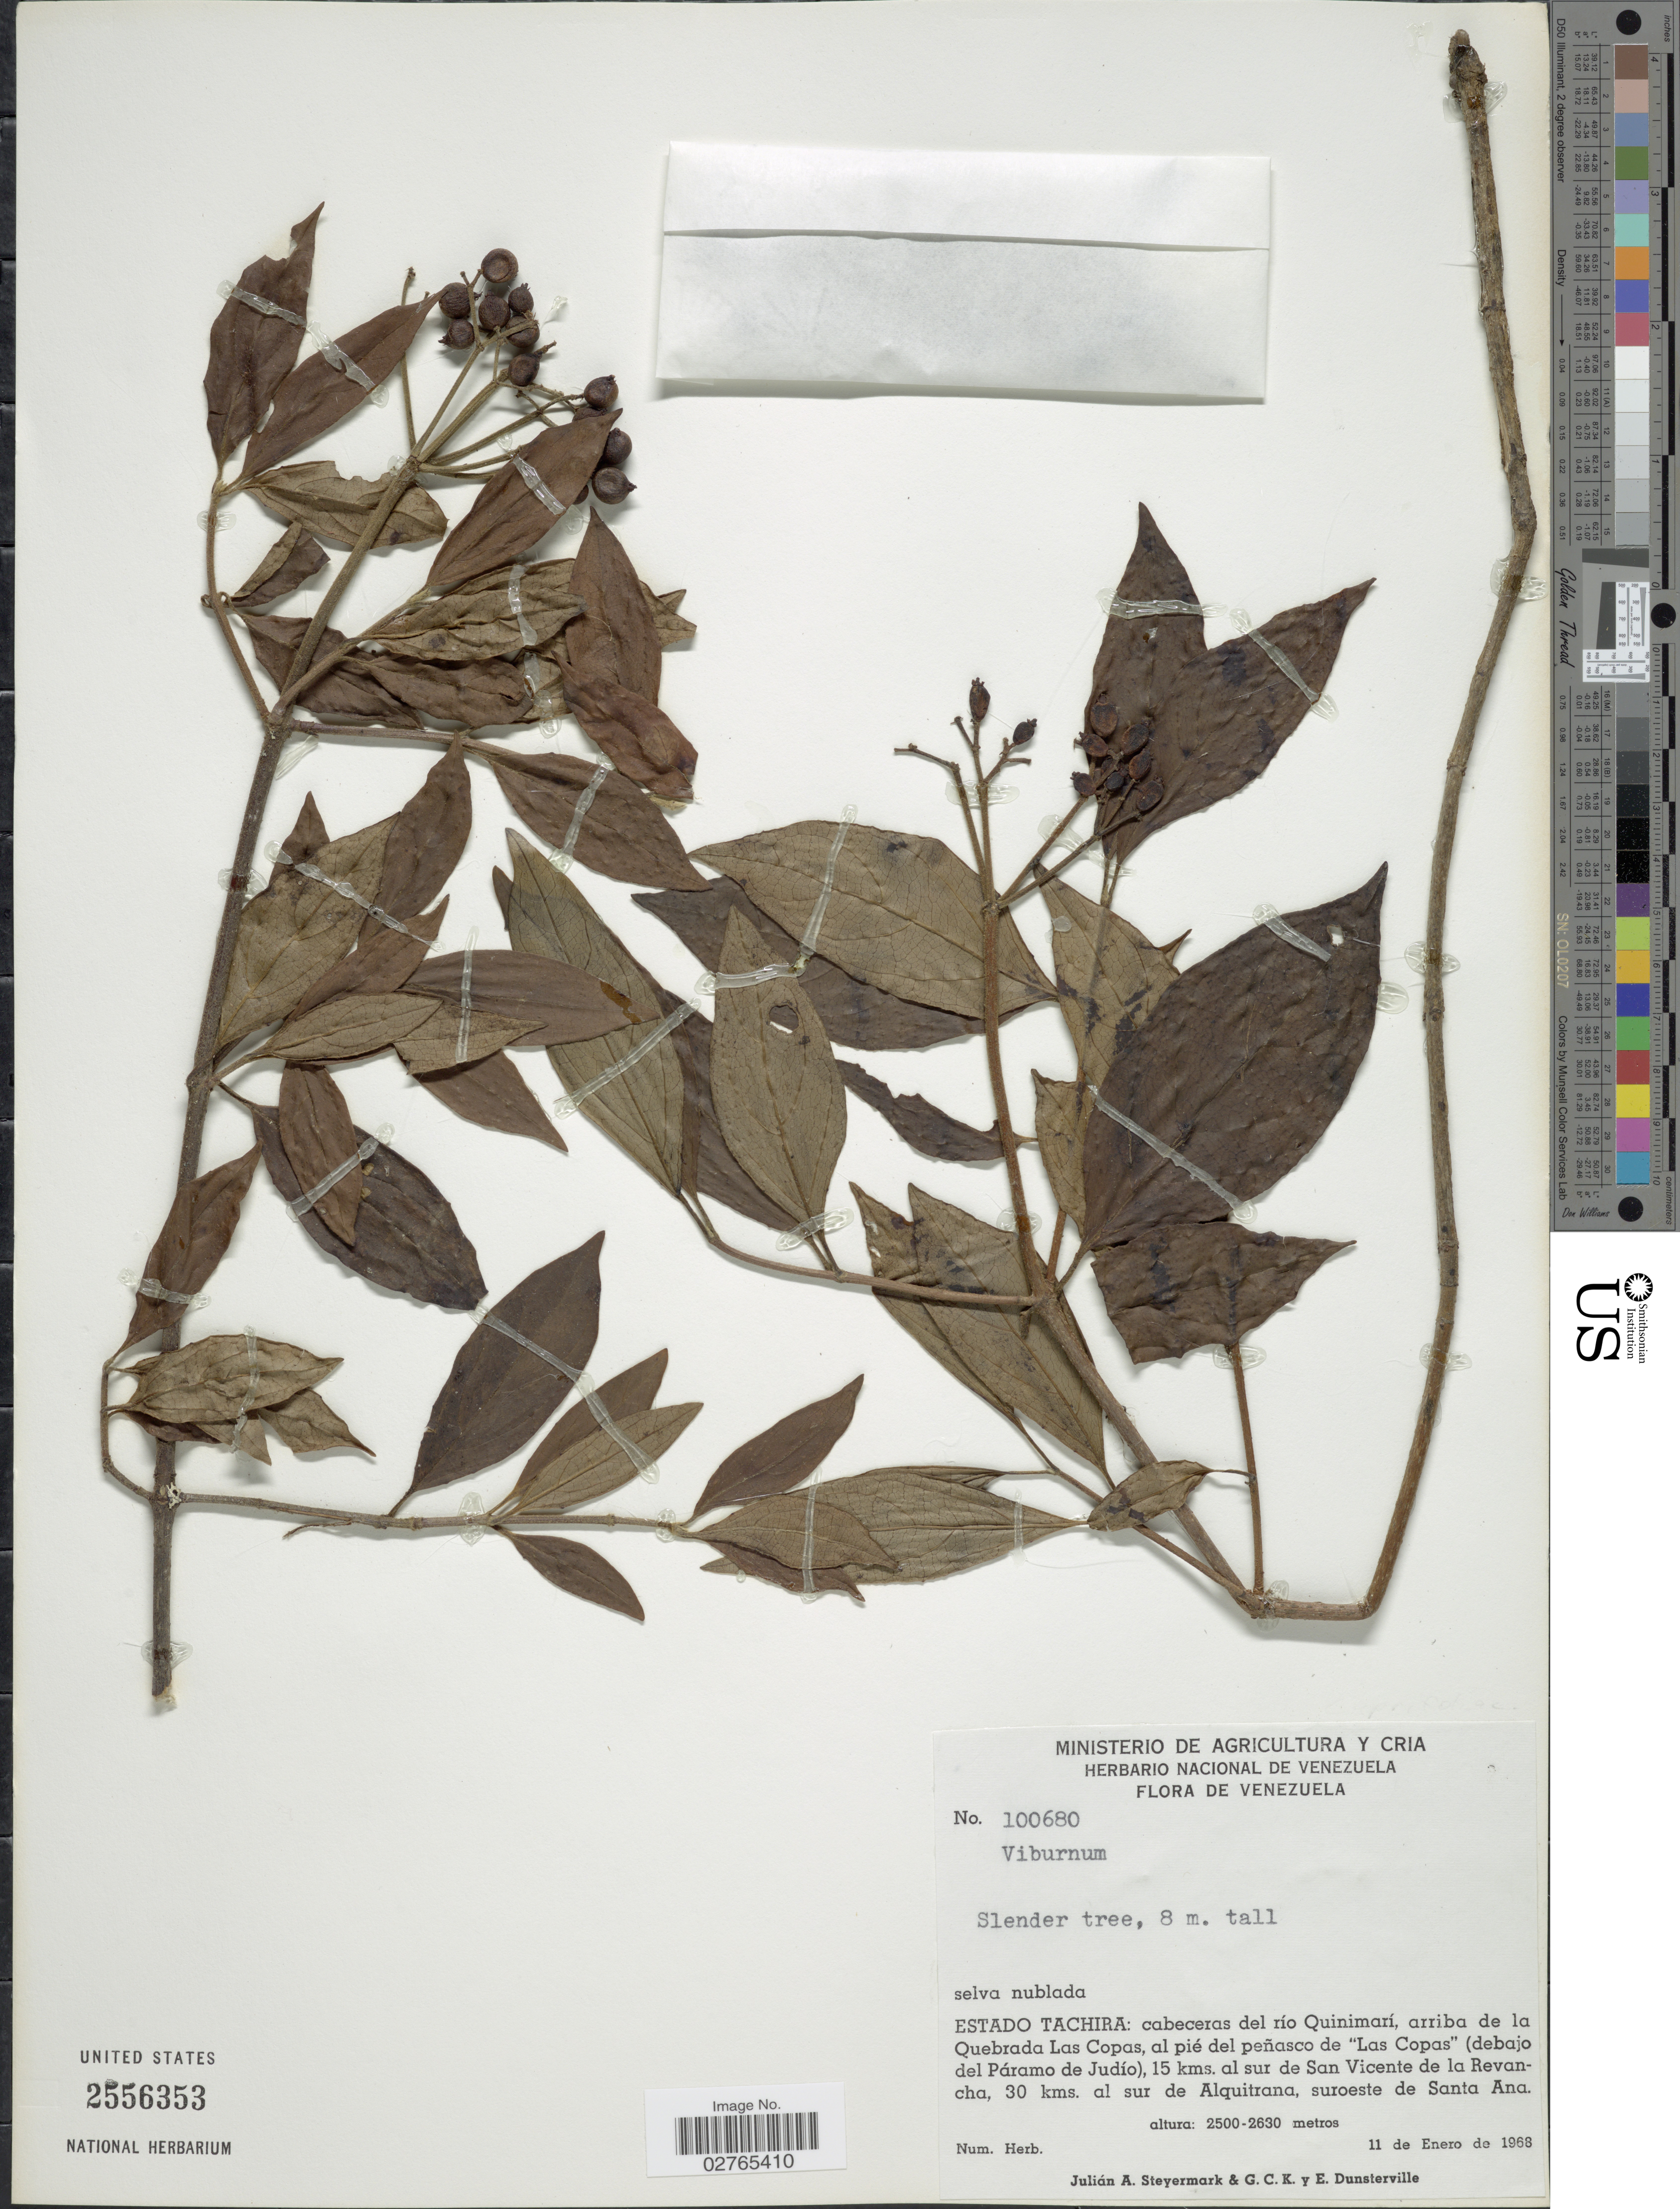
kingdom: Plantae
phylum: Tracheophyta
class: Magnoliopsida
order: Dipsacales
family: Viburnaceae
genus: Viburnum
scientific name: Viburnum sp.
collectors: J. Steyermark, G. C. K. Dunsterville & E. Dunsterville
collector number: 100680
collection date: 1968-01-11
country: Venezuela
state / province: Tachira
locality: Estado Tachira: cabeceras del río Quinimarí, arriba de la Quebrada Las Copas, al pié del peñasco de "Las Copas"(debajo del Páramo de Judío), 15 kms. al sur de San Vicente de la Revancha, 30 kms. al sur de Alquitrana, suroeste de Santa Ana.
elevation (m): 2500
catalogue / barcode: US 2556353